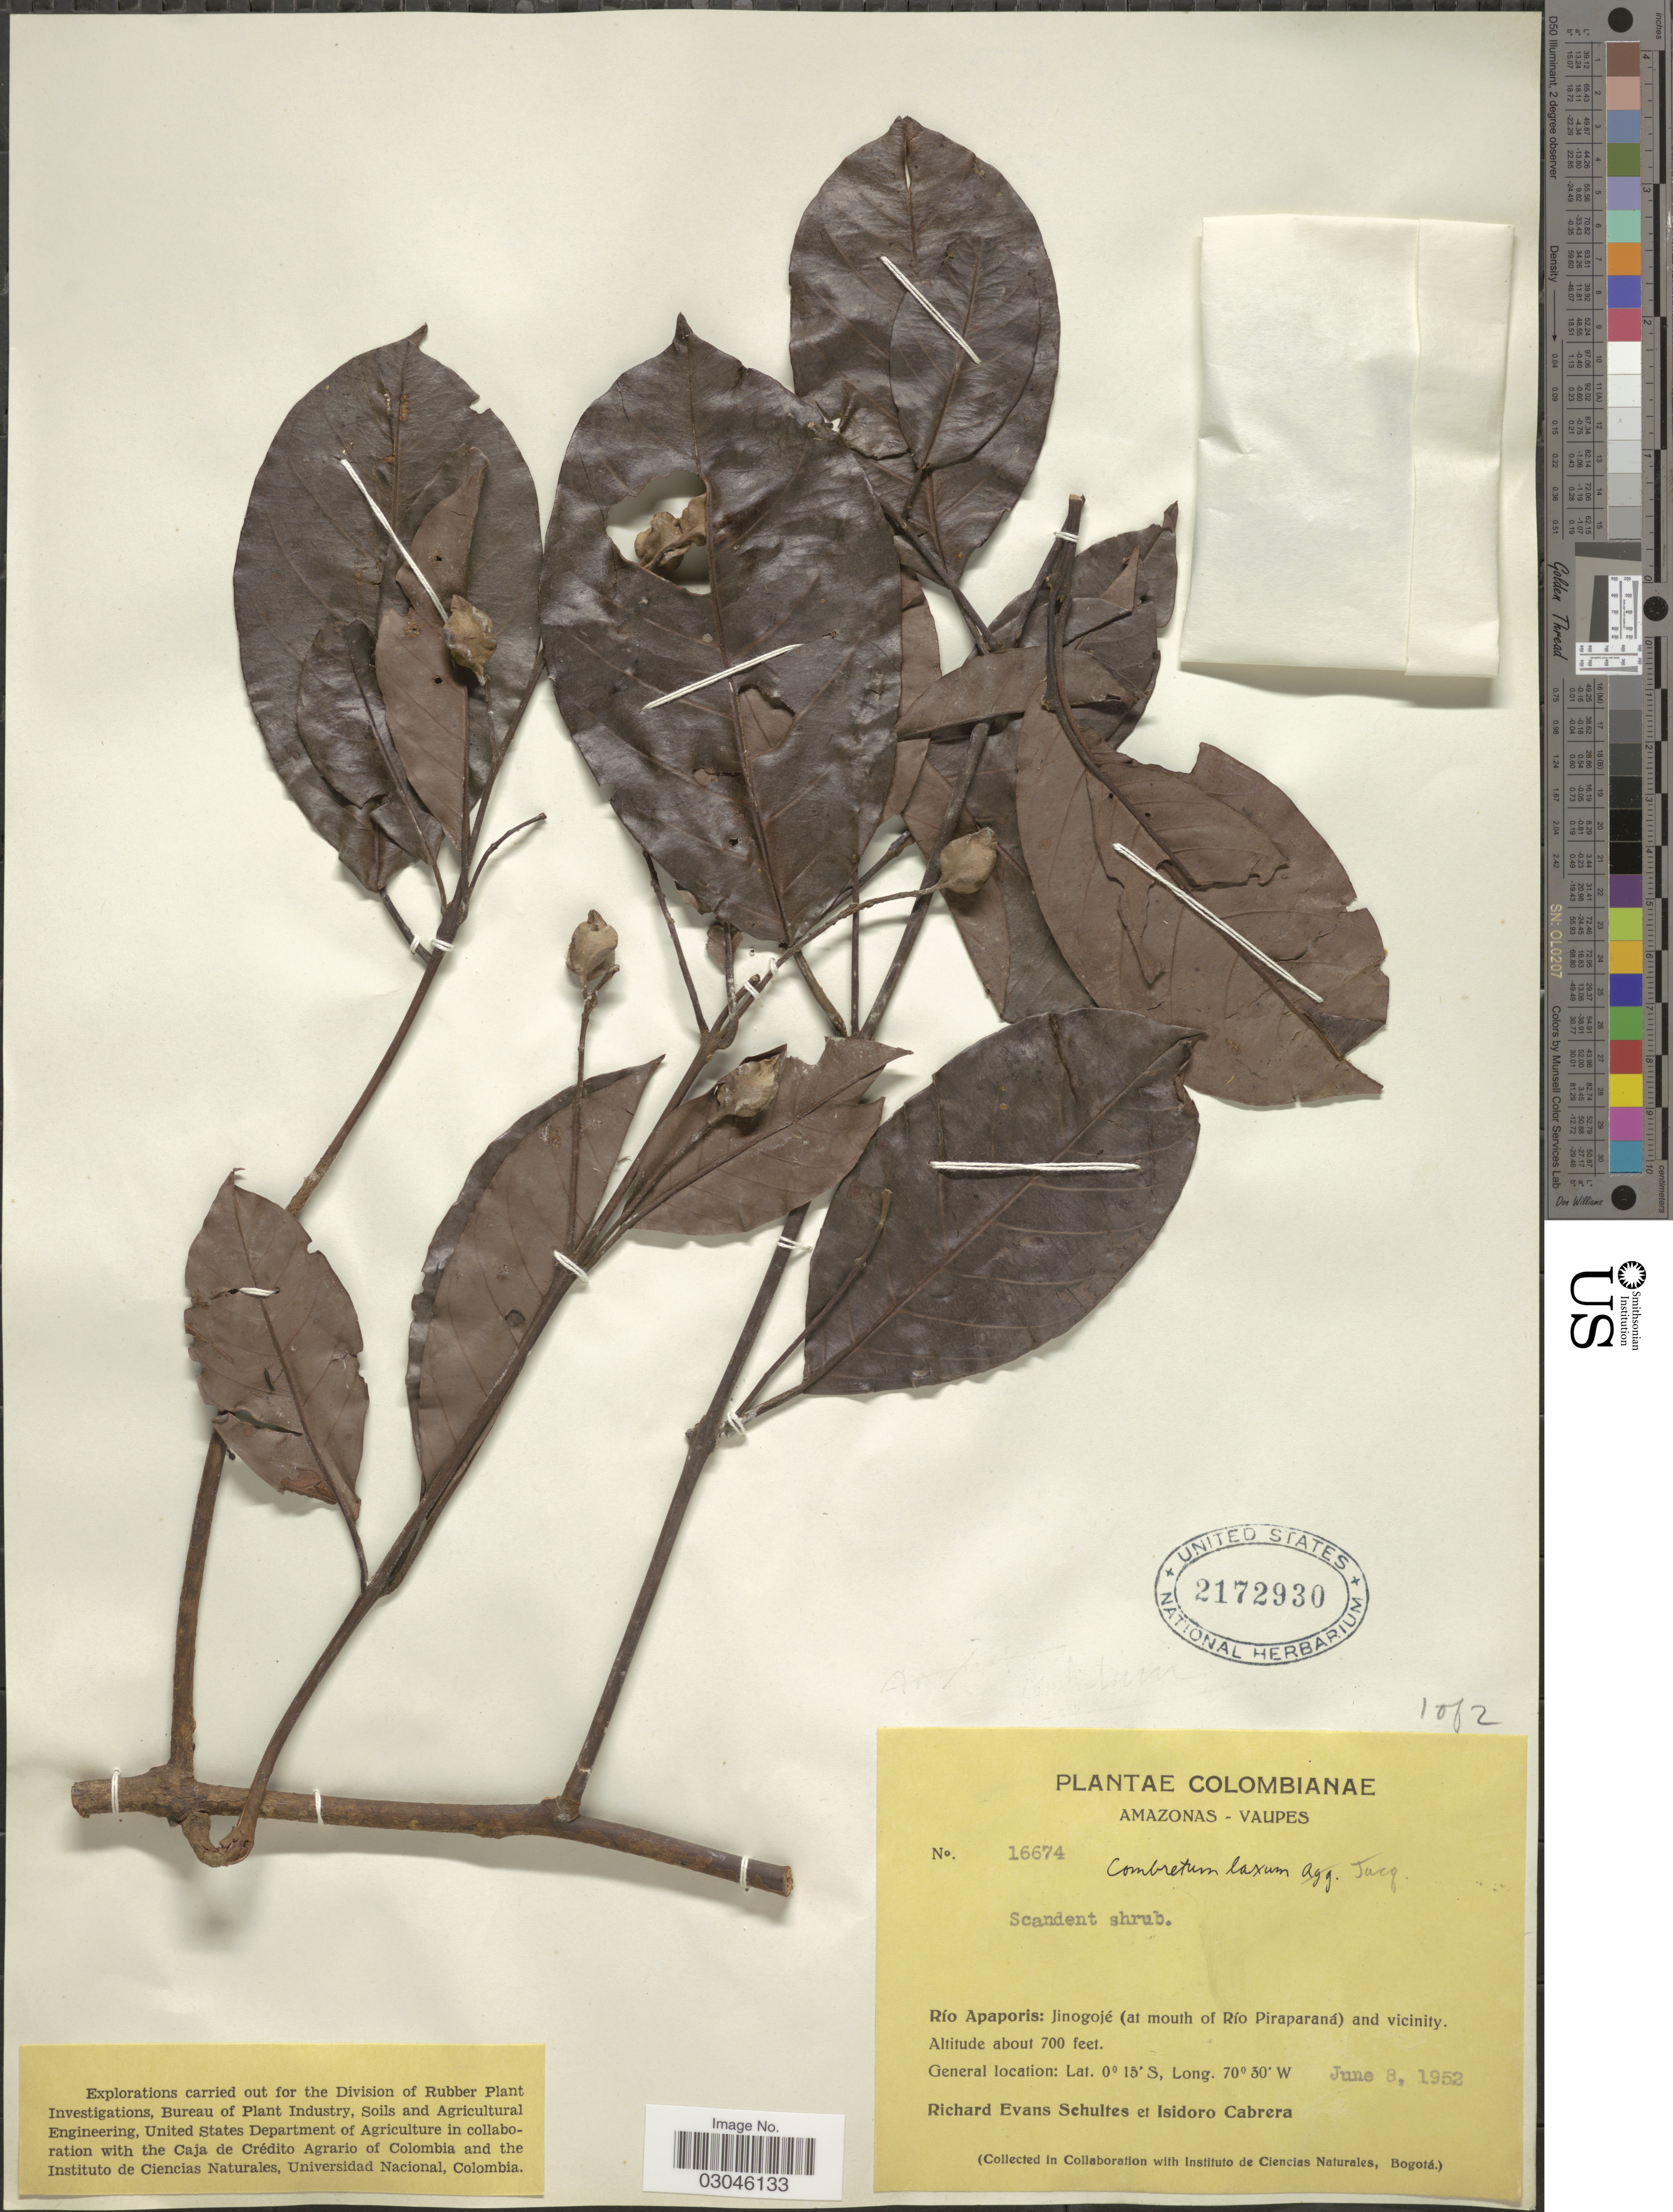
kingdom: Plantae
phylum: Tracheophyta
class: Magnoliopsida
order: Myrtales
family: Combretaceae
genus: Combretum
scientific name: Combretum laxum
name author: Jacq.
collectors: R. E. Schultes & I. Cabrera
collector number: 16674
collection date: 1952-06-08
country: Colombia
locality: Colombianae. Amazonas-Vaupes. Río Apaporis: Jinogojé (at mouth of Río Piraparaná) and vicinity.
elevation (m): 213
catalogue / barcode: US 2172930